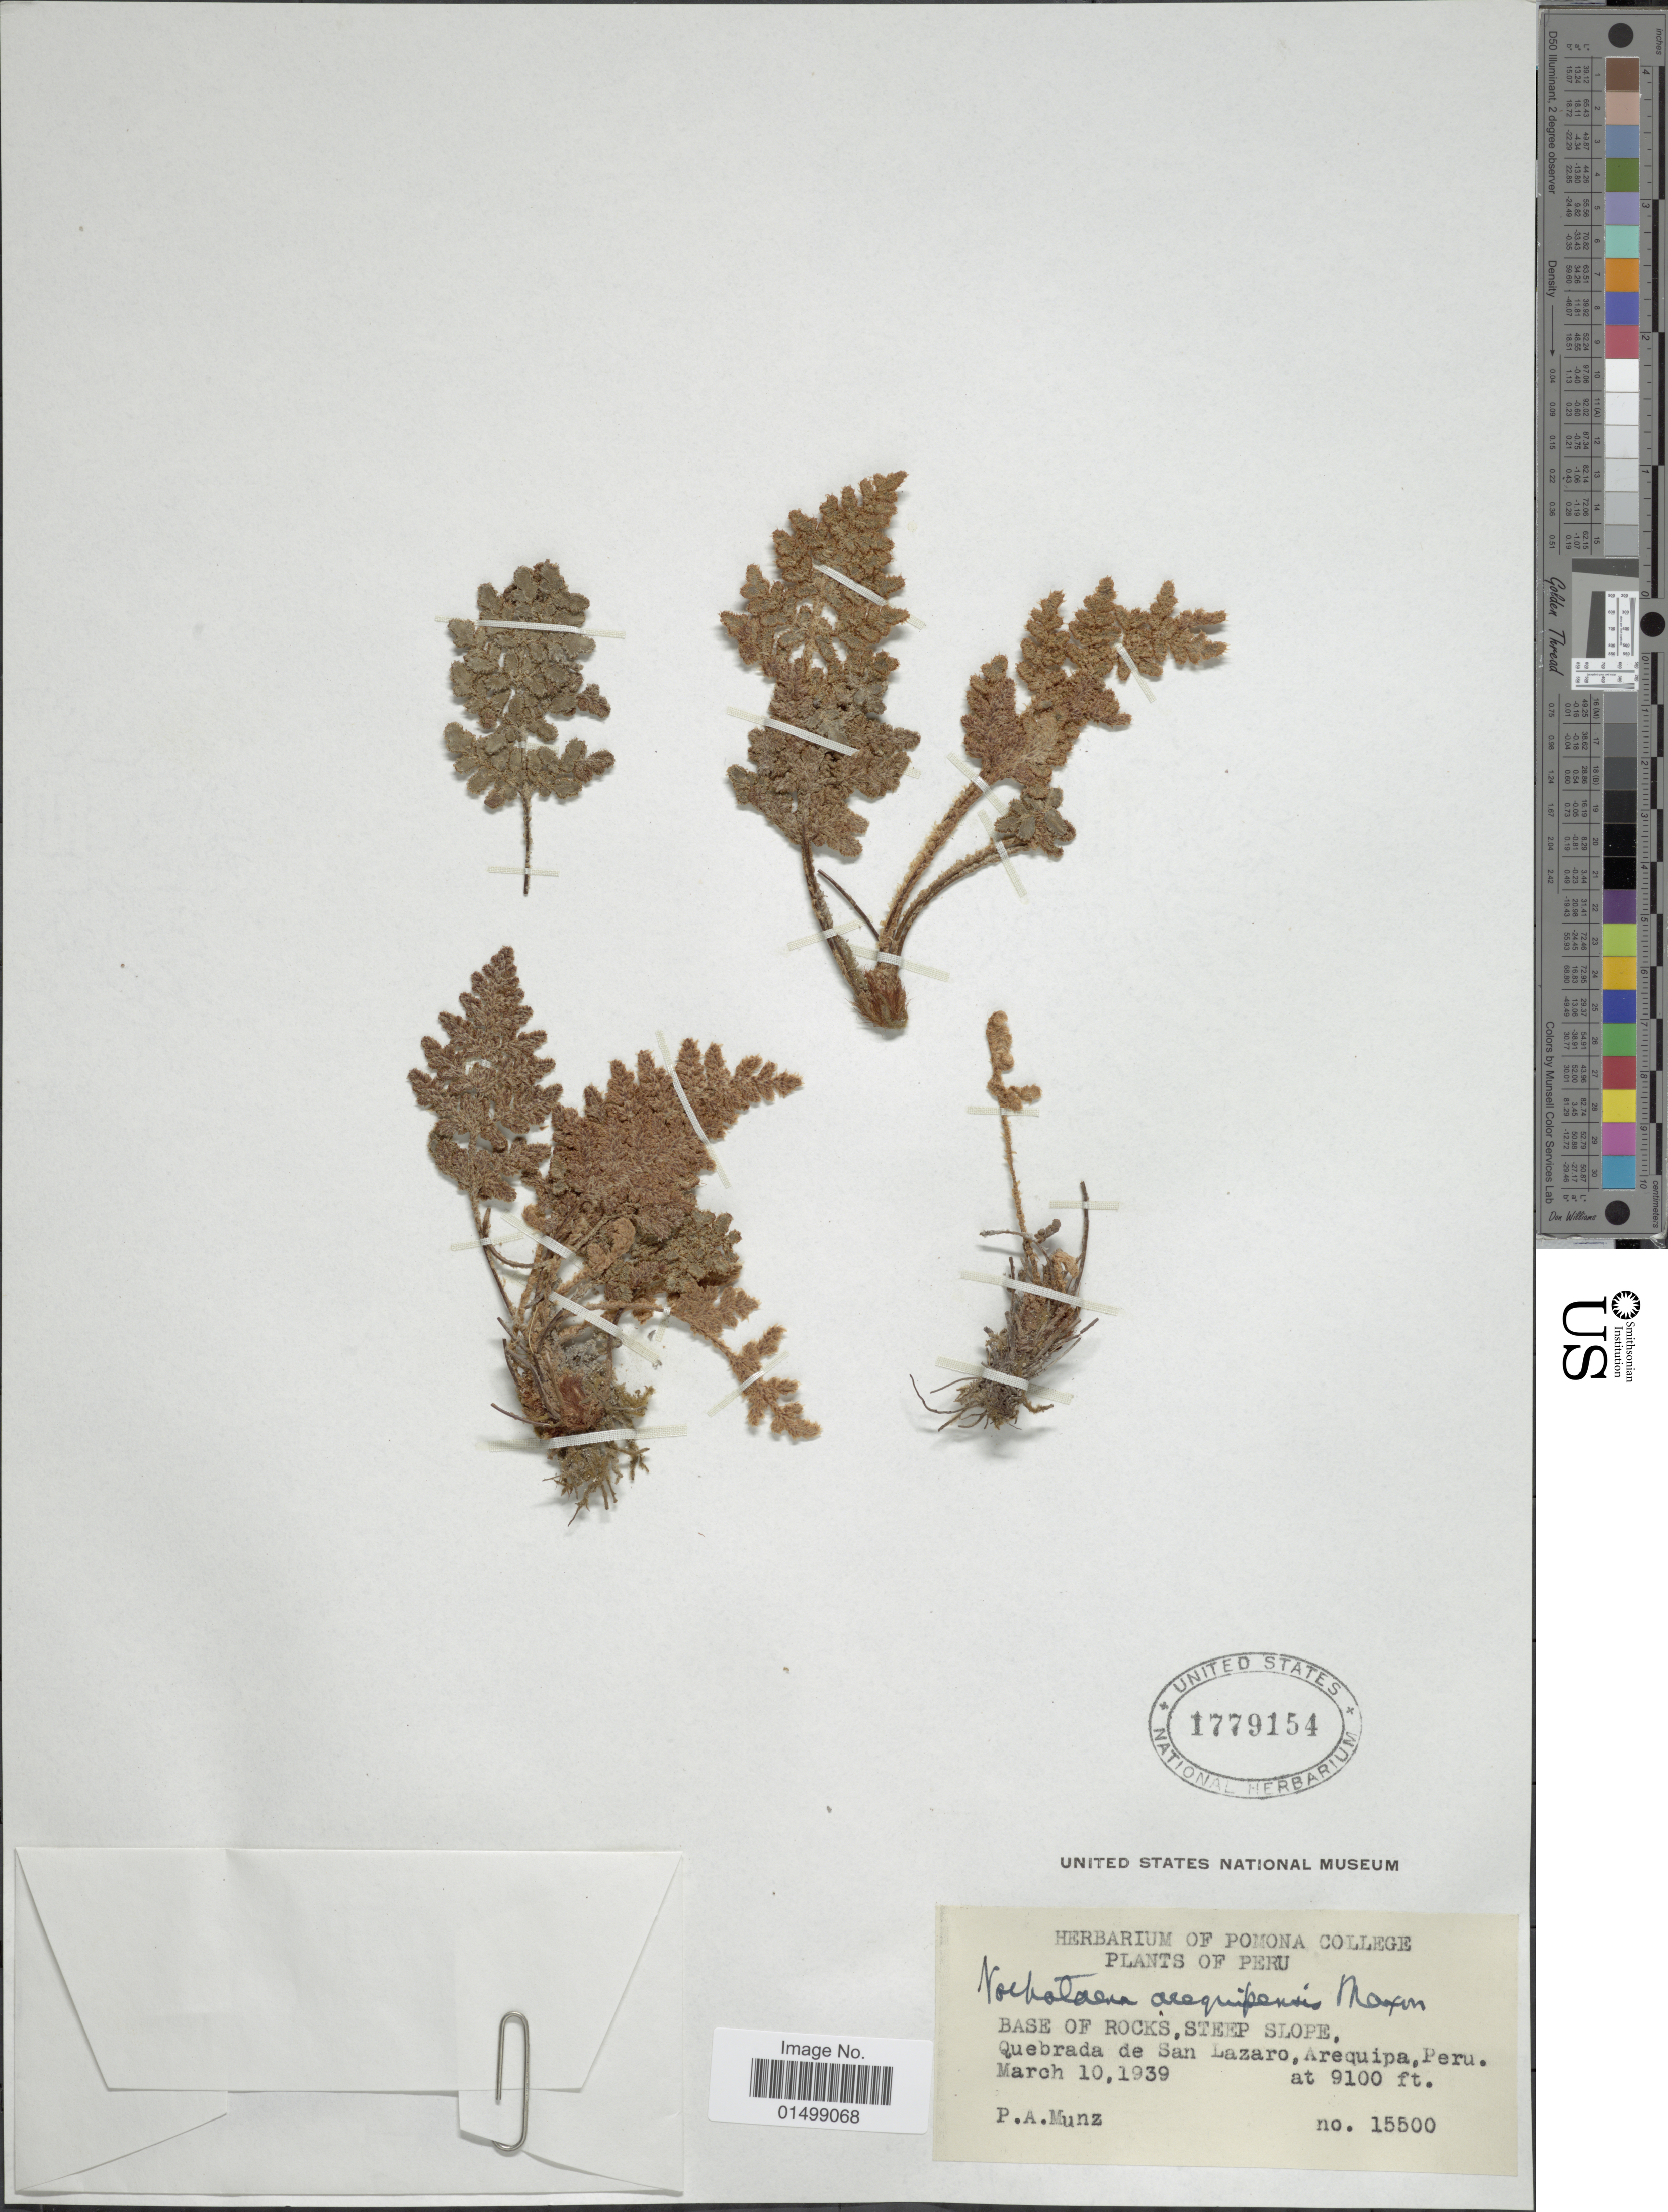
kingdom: Plantae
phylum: Tracheophyta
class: Polypodiopsida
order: Polypodiales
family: Pteridaceae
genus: Cheilanthes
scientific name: Cheilanthes arequipensis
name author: (Maxon) R.M. Tryon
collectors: P. A. Munz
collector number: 15500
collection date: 1939-03-10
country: Peru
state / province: Arequipa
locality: Base of rocks, steep slope, Quebrad de San Lazaro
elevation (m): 2774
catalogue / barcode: US 1779154